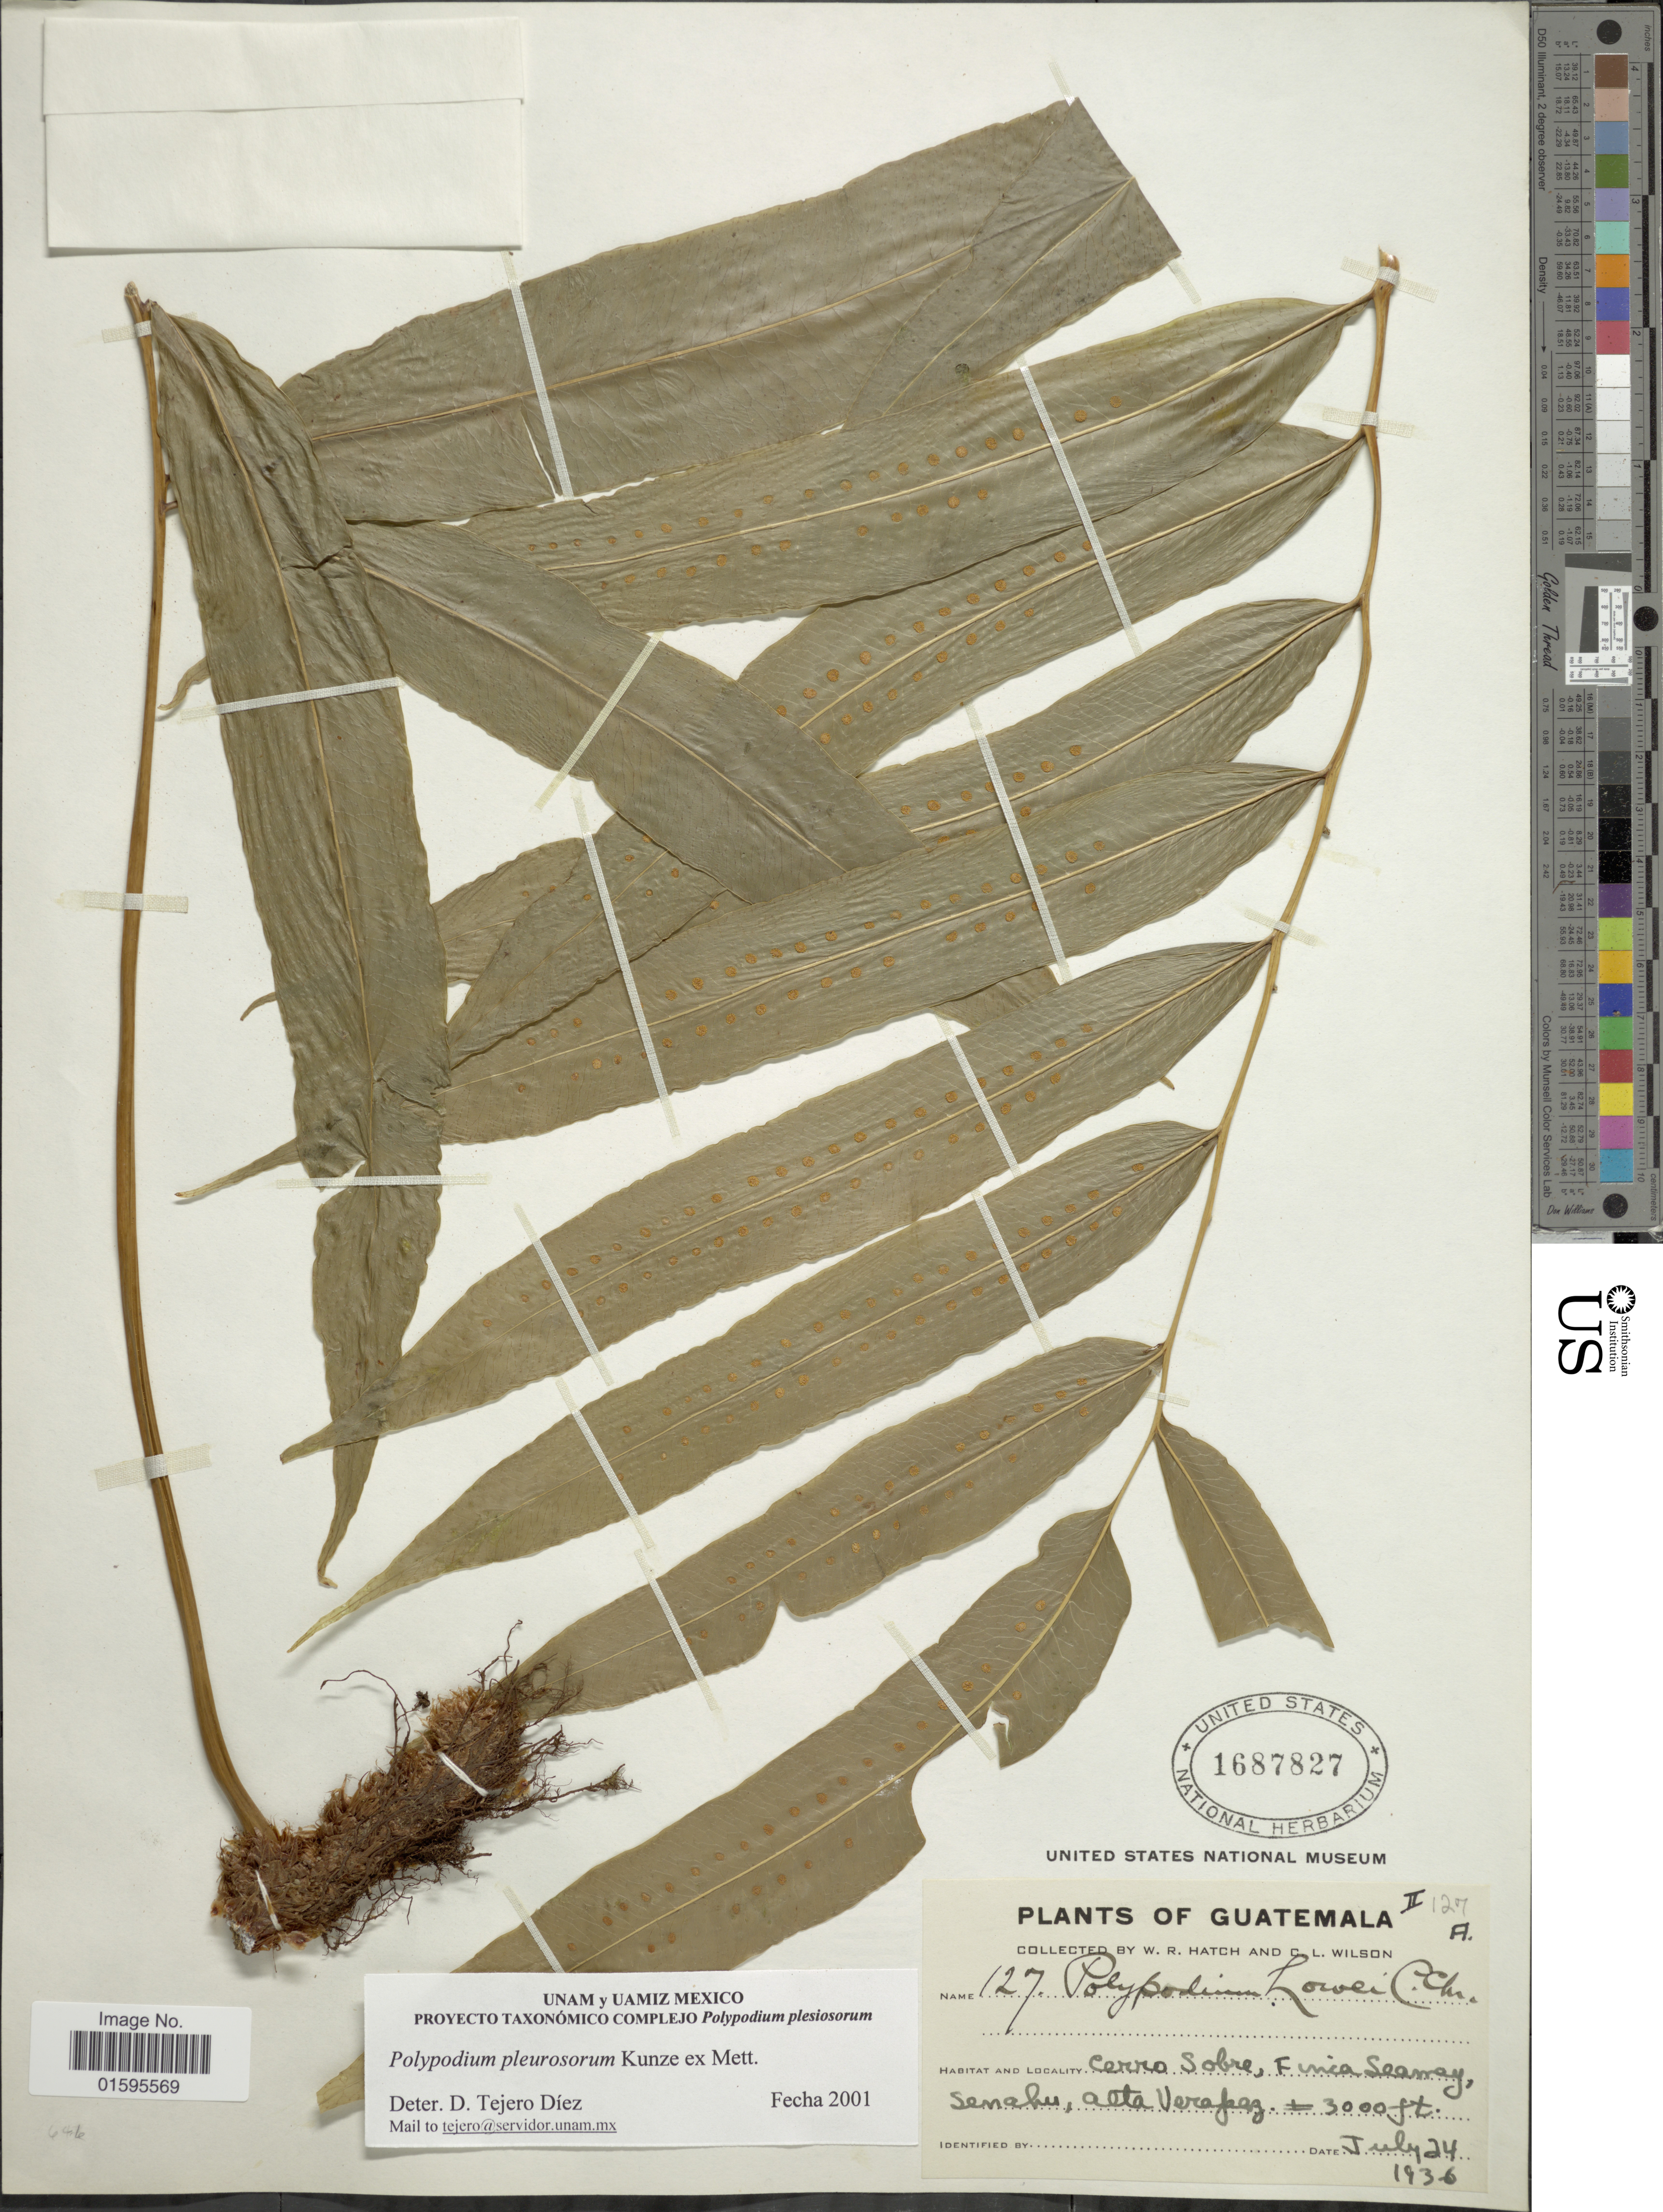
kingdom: Plantae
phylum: Tracheophyta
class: Polypodiopsida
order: Polypodiales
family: Polypodiaceae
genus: Polypodium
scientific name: Polypodium pleurosorum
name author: Kunze ex Mett.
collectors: W. Hatch & C. L. Wilson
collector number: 127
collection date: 1936-07-24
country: Guatemala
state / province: Alta Verapaz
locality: Cerro Sobre, Finca Seamay, Senahu, Alta Verapaz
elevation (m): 914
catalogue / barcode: US 1687827